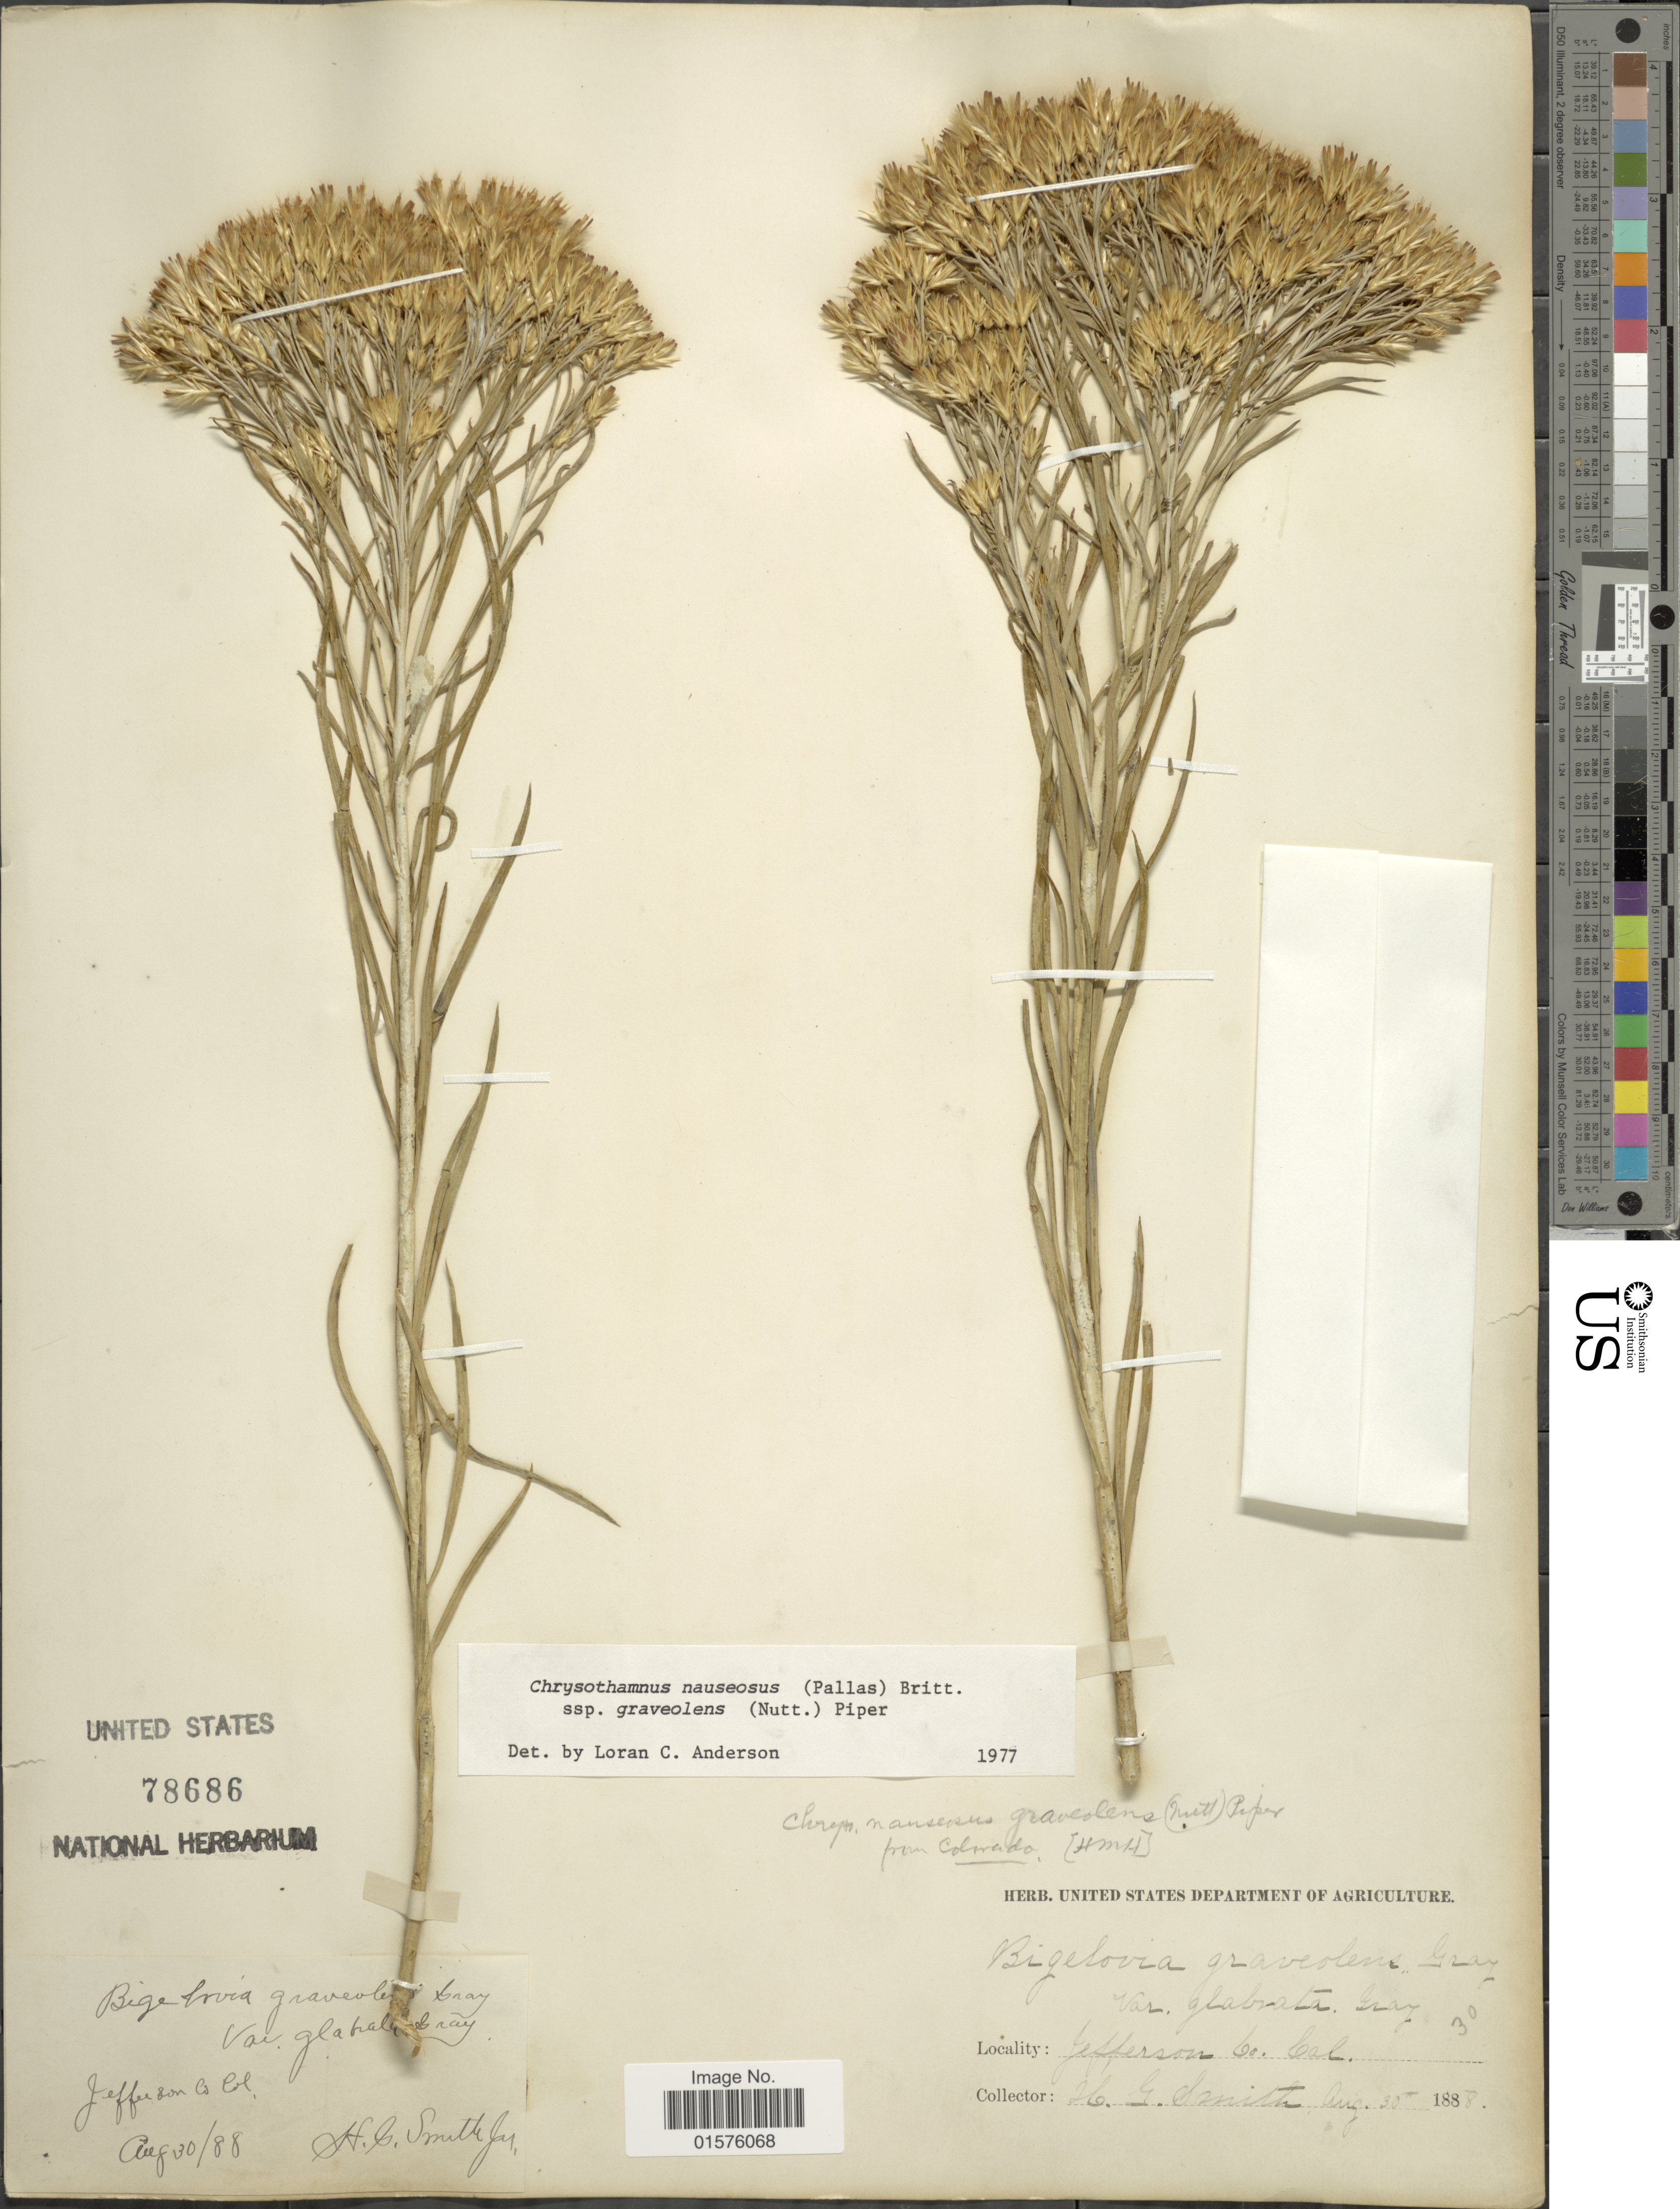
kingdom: Plantae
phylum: Tracheophyta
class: Magnoliopsida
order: Asterales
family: Asteraceae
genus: Ericameria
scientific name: Ericameria nauseosa var. graveolens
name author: (Nutt.) Reveal & Schuyler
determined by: Urbatsch, Lowell E., Curator (LSU), Louisiana State University (UNITED STATES)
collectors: H. G. Smith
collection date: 1888-08-30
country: United States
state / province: California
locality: Jefferson Co.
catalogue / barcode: US 78686